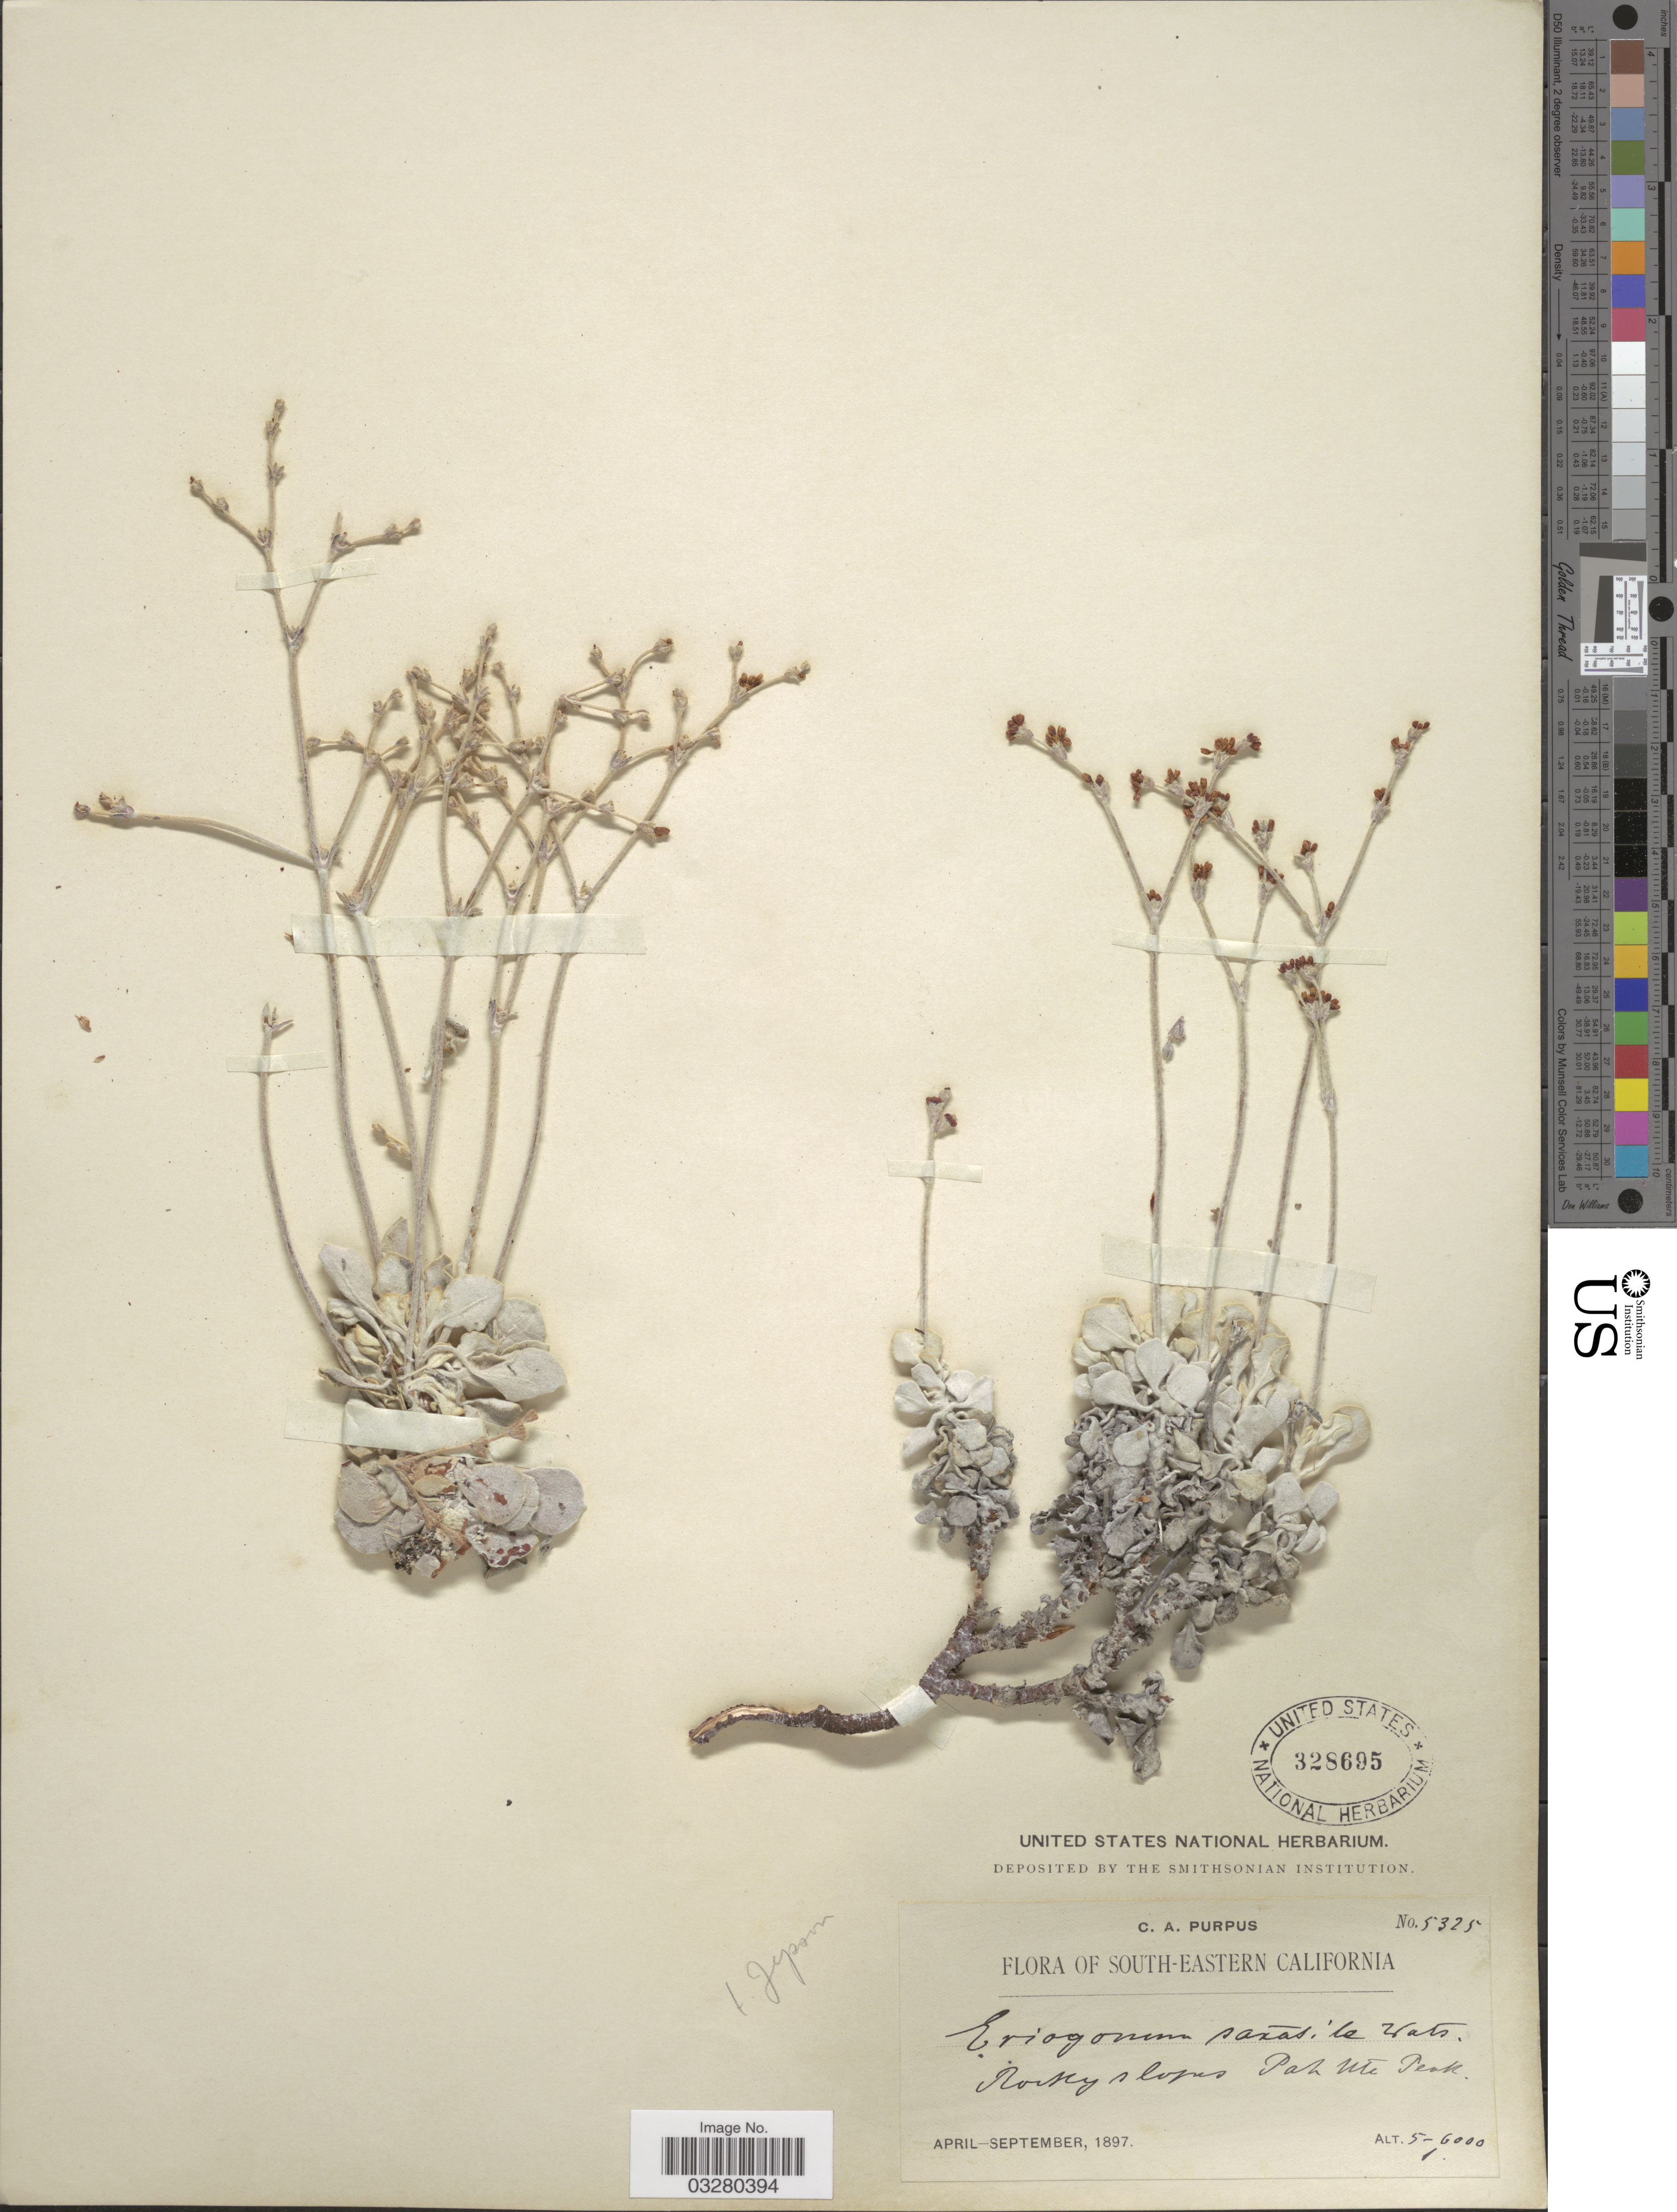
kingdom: Plantae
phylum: Tracheophyta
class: Magnoliopsida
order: Caryophyllales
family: Polygonaceae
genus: Eriogonum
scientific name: Eriogonum saxatile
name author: S. Watson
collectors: C. A. Purpus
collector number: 5325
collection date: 1897-04/1897-09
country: United States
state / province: California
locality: South-Eastern California. Rocky slopes Pah Ute Peak.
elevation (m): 1524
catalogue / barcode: US 328695